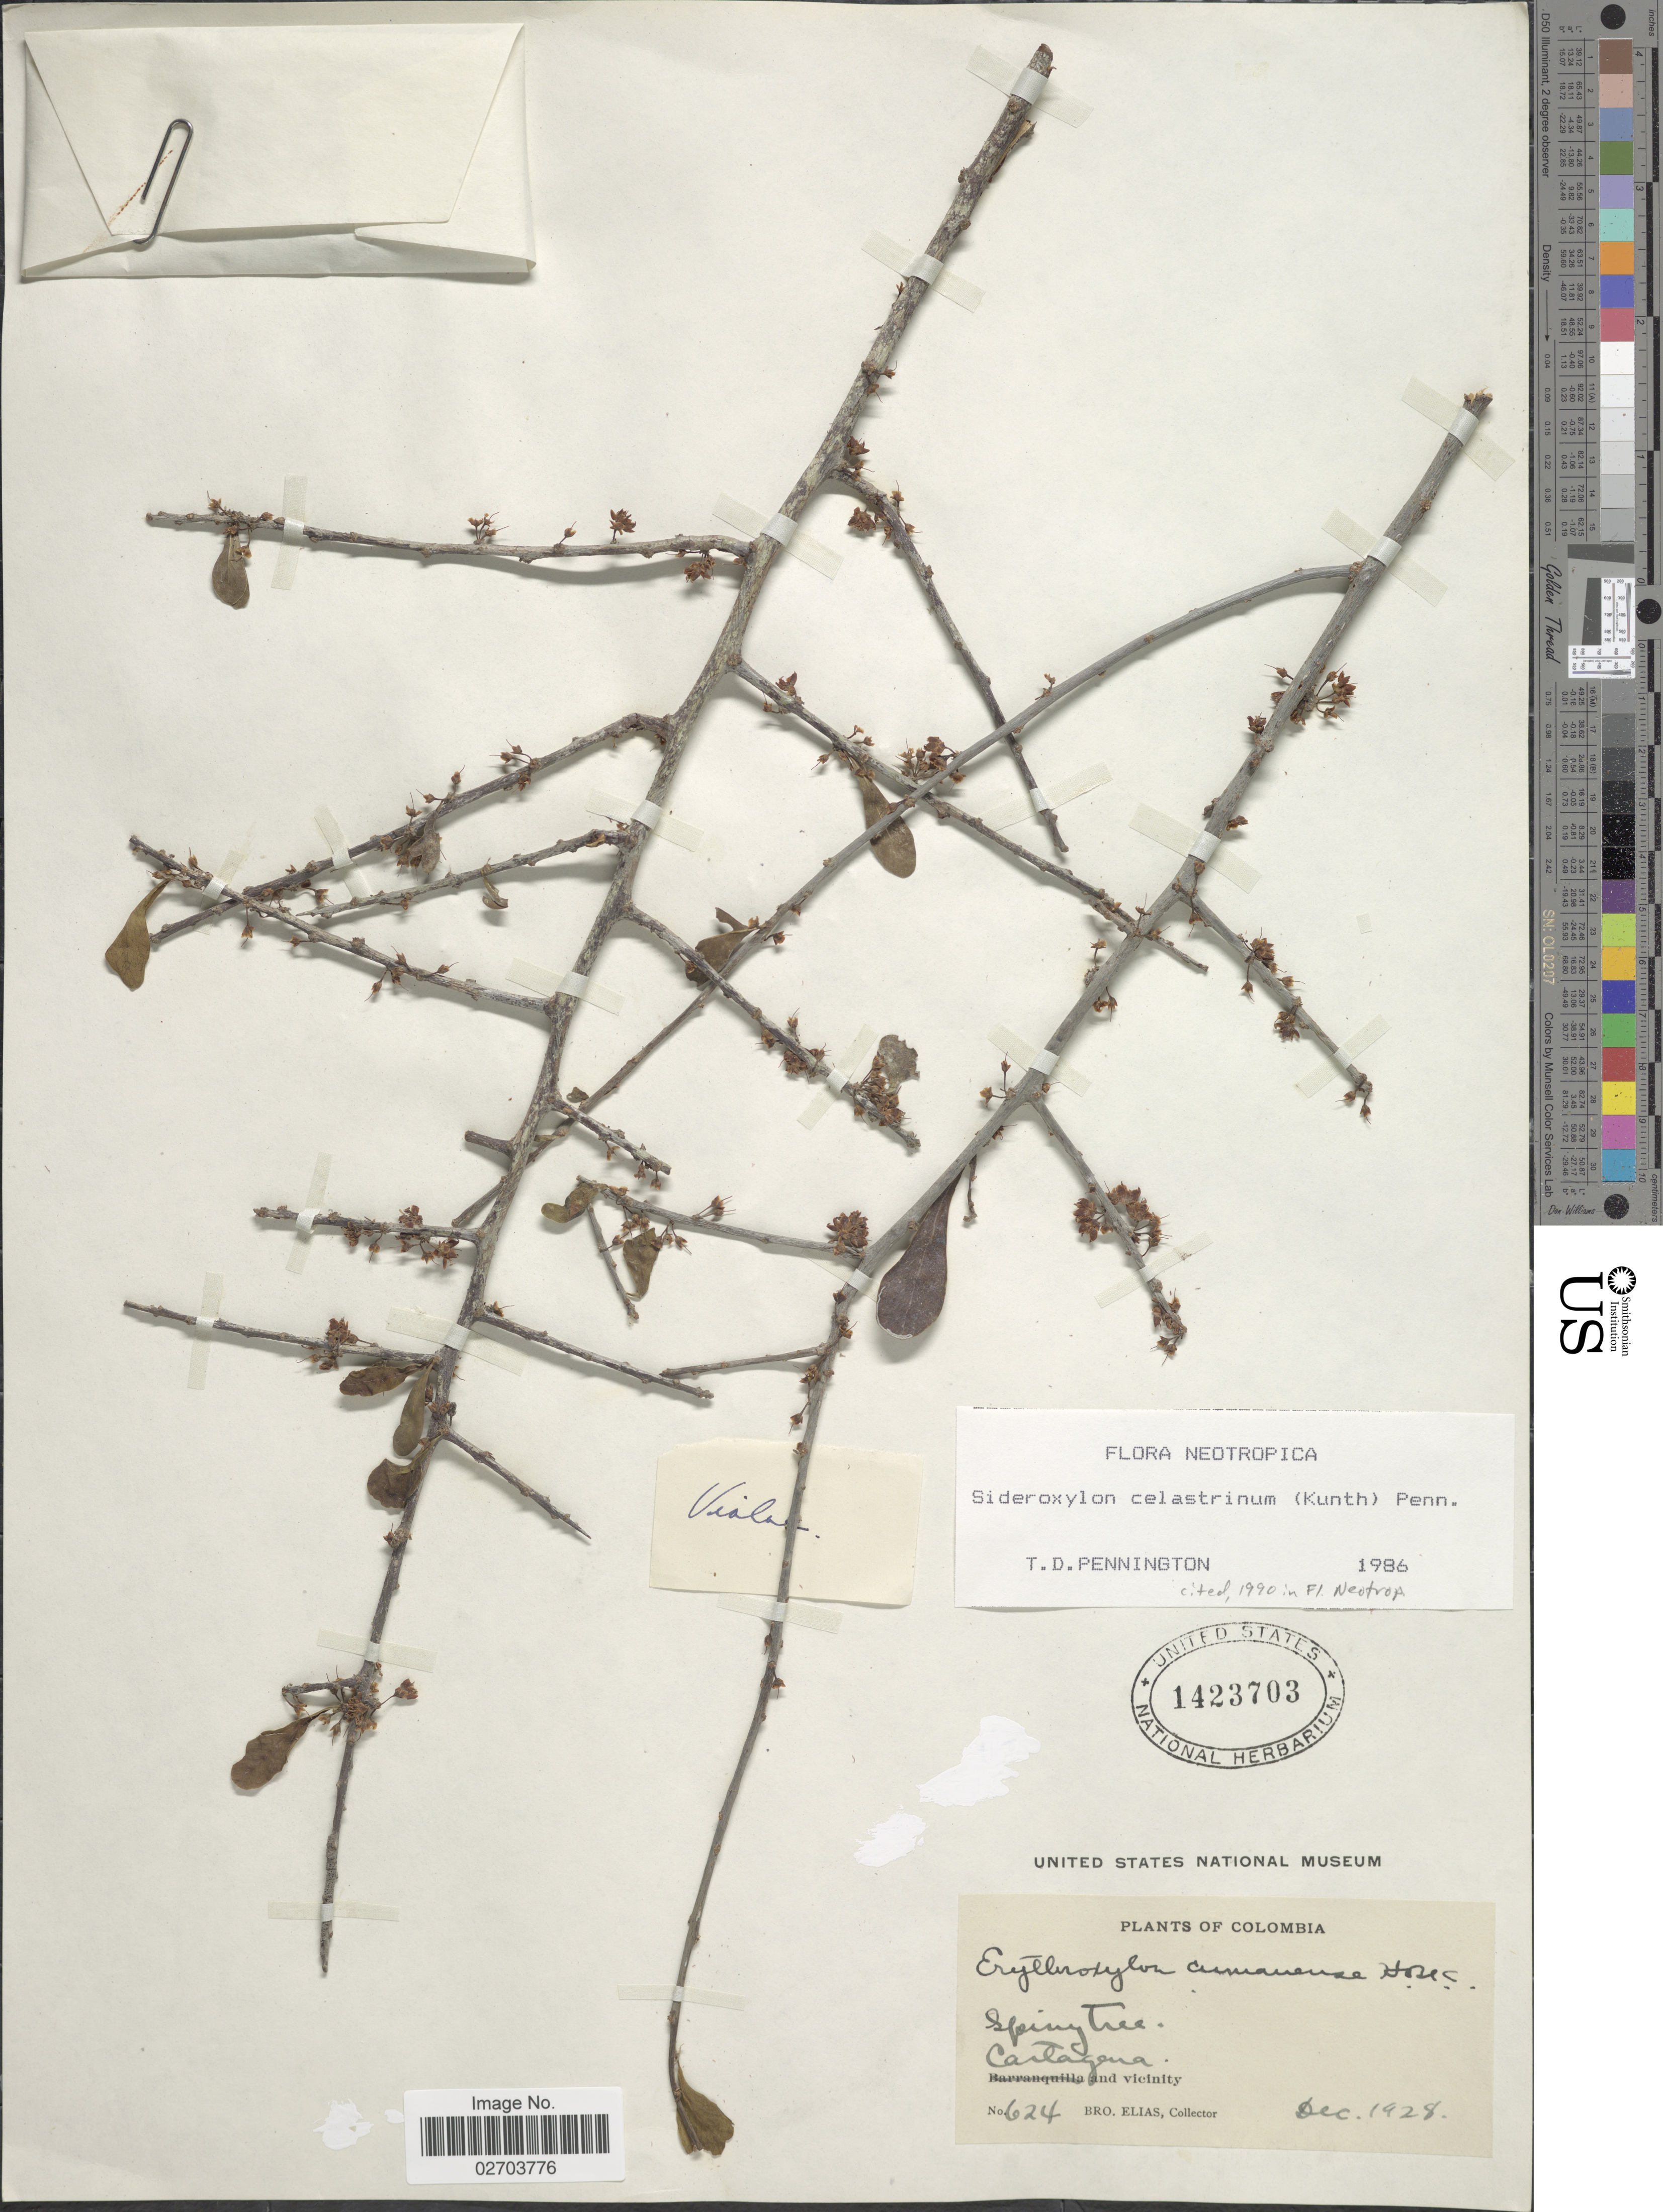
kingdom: Plantae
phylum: Tracheophyta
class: Magnoliopsida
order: Ericales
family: Sapotaceae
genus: Sideroxylon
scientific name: Sideroxylon celastrinum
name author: (Kunth) T.D. Penn.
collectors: Bro. Elias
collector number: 624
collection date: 1928-12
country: Colombia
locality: Cartagena and vicinity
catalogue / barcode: US 1423703